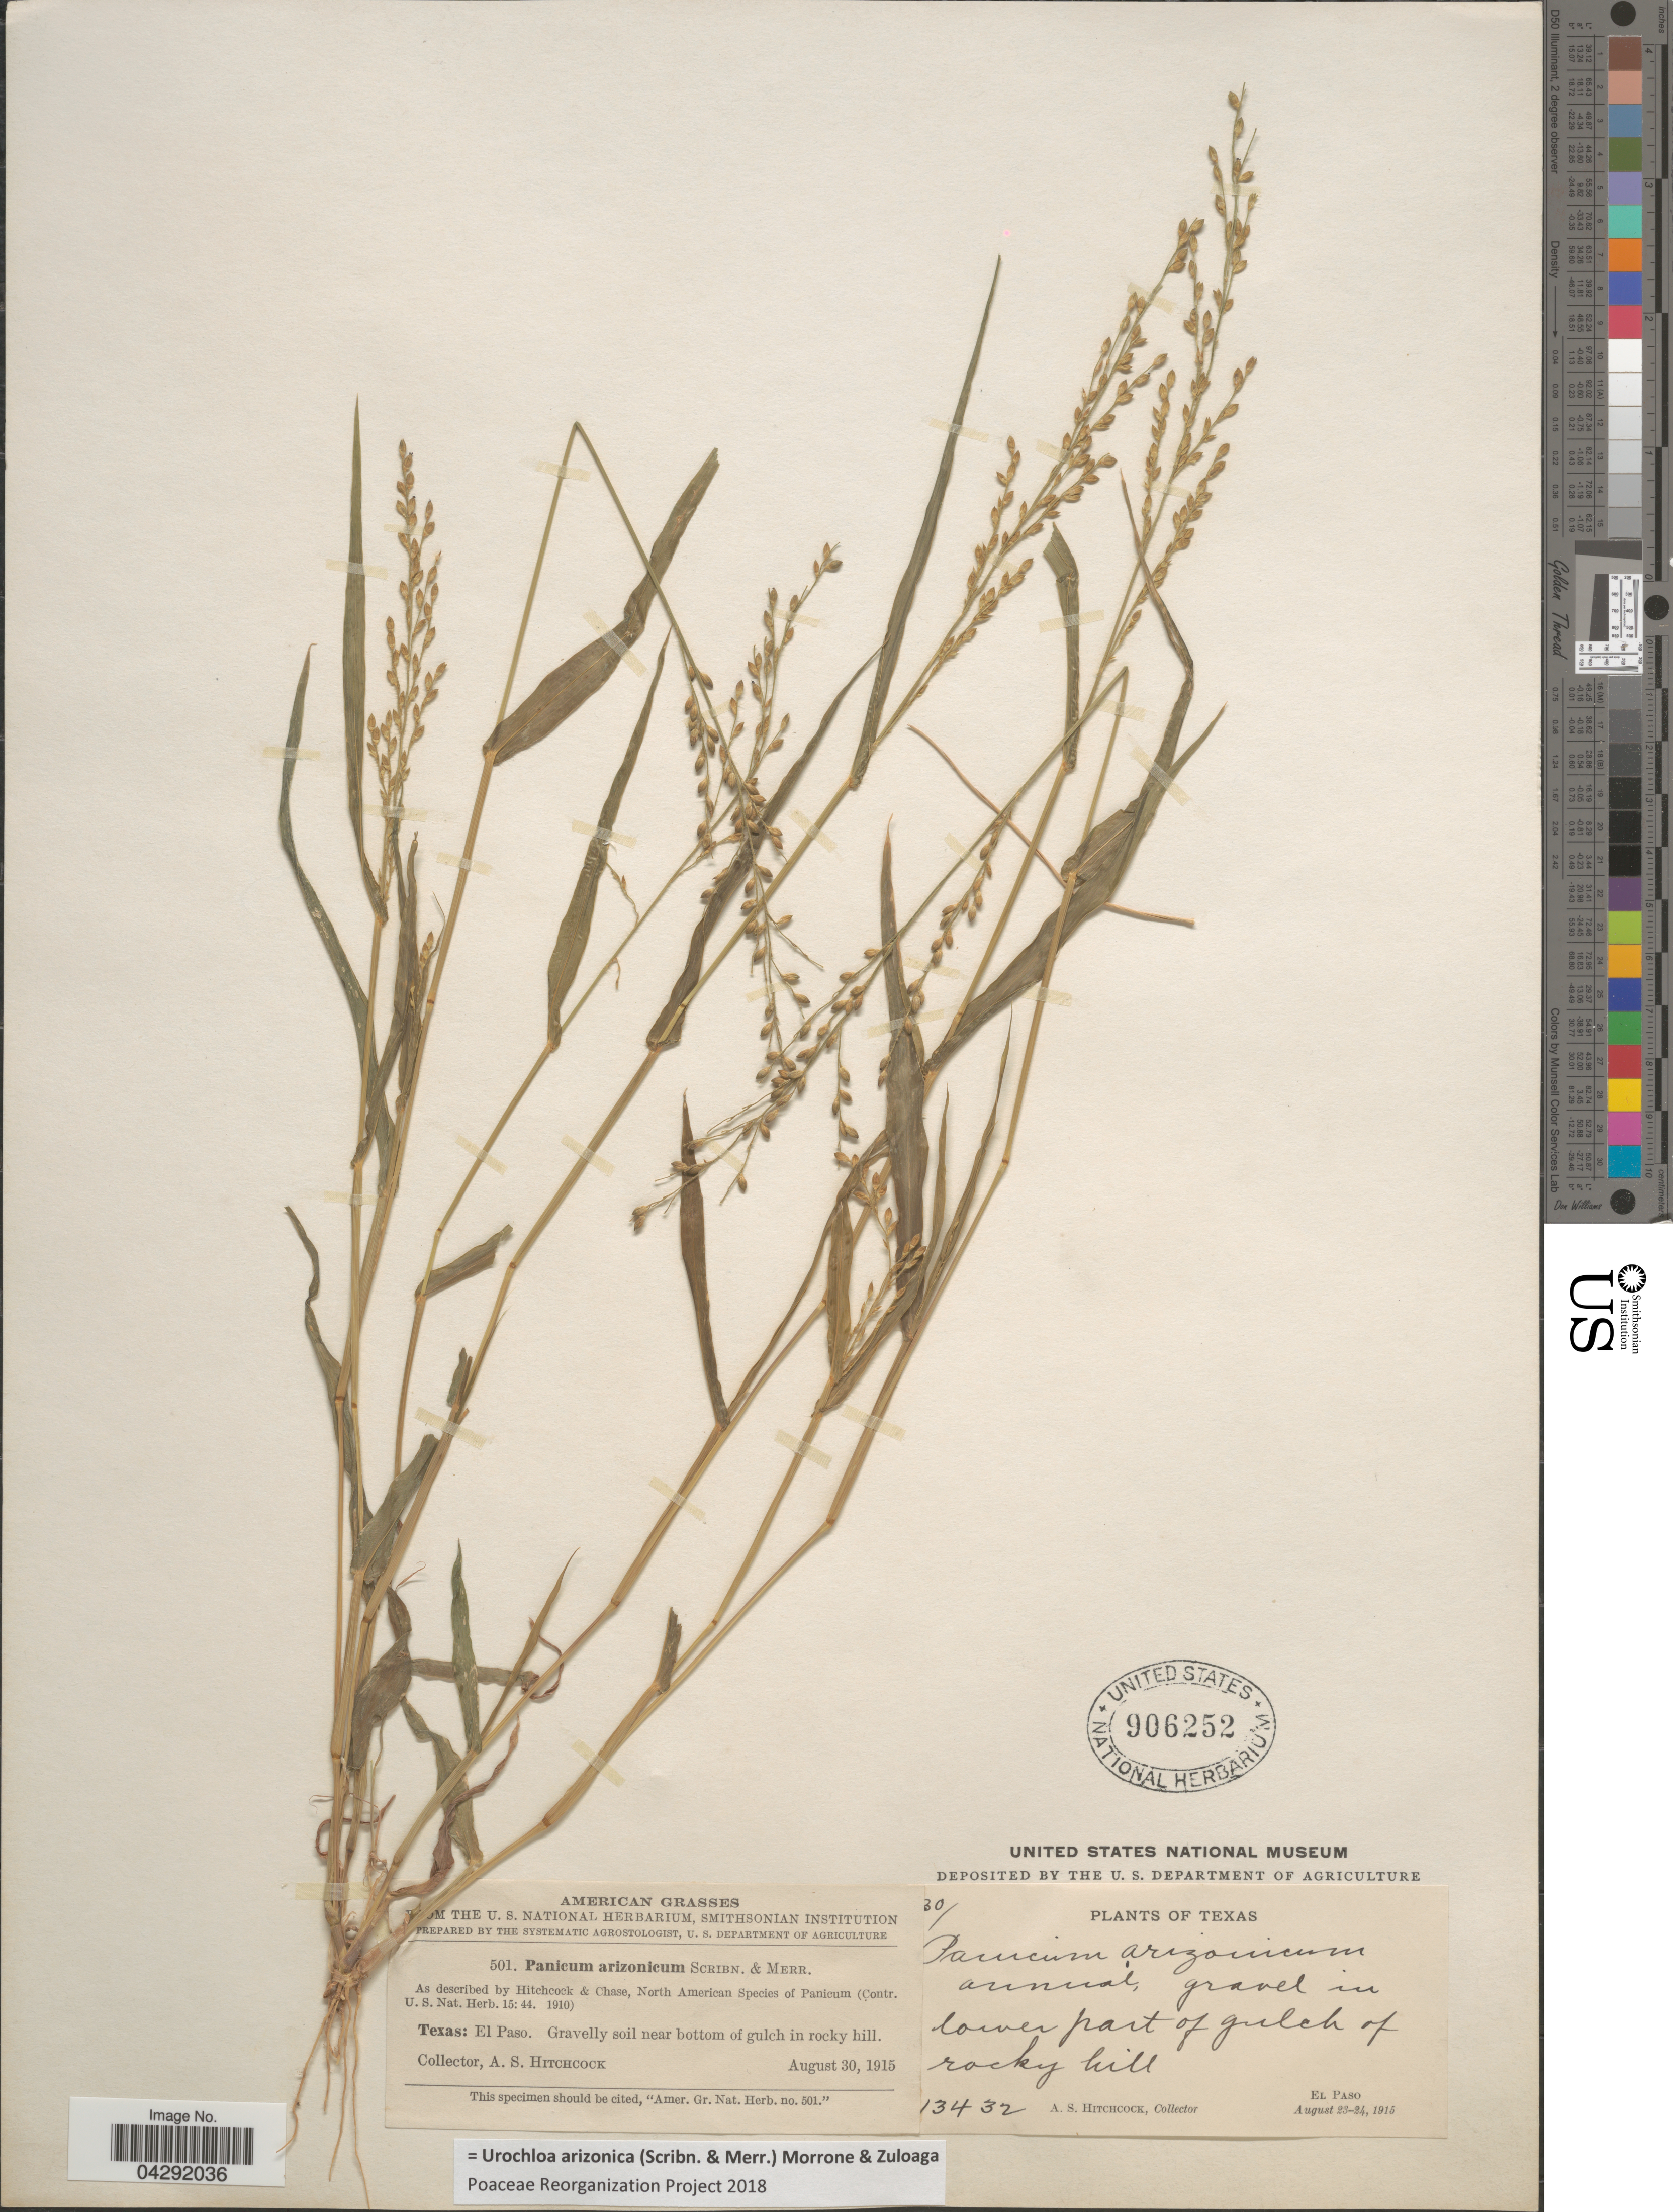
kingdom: Plantae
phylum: Tracheophyta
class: Liliopsida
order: Poales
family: Poaceae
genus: Urochloa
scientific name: Urochloa arizonica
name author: (Scribn. & Merr.) Morrone & Zuloaga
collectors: A. S. Hitchcock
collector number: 501/30/13432?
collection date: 1915-08-30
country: United States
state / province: Texas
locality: El Paso.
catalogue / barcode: US 906252